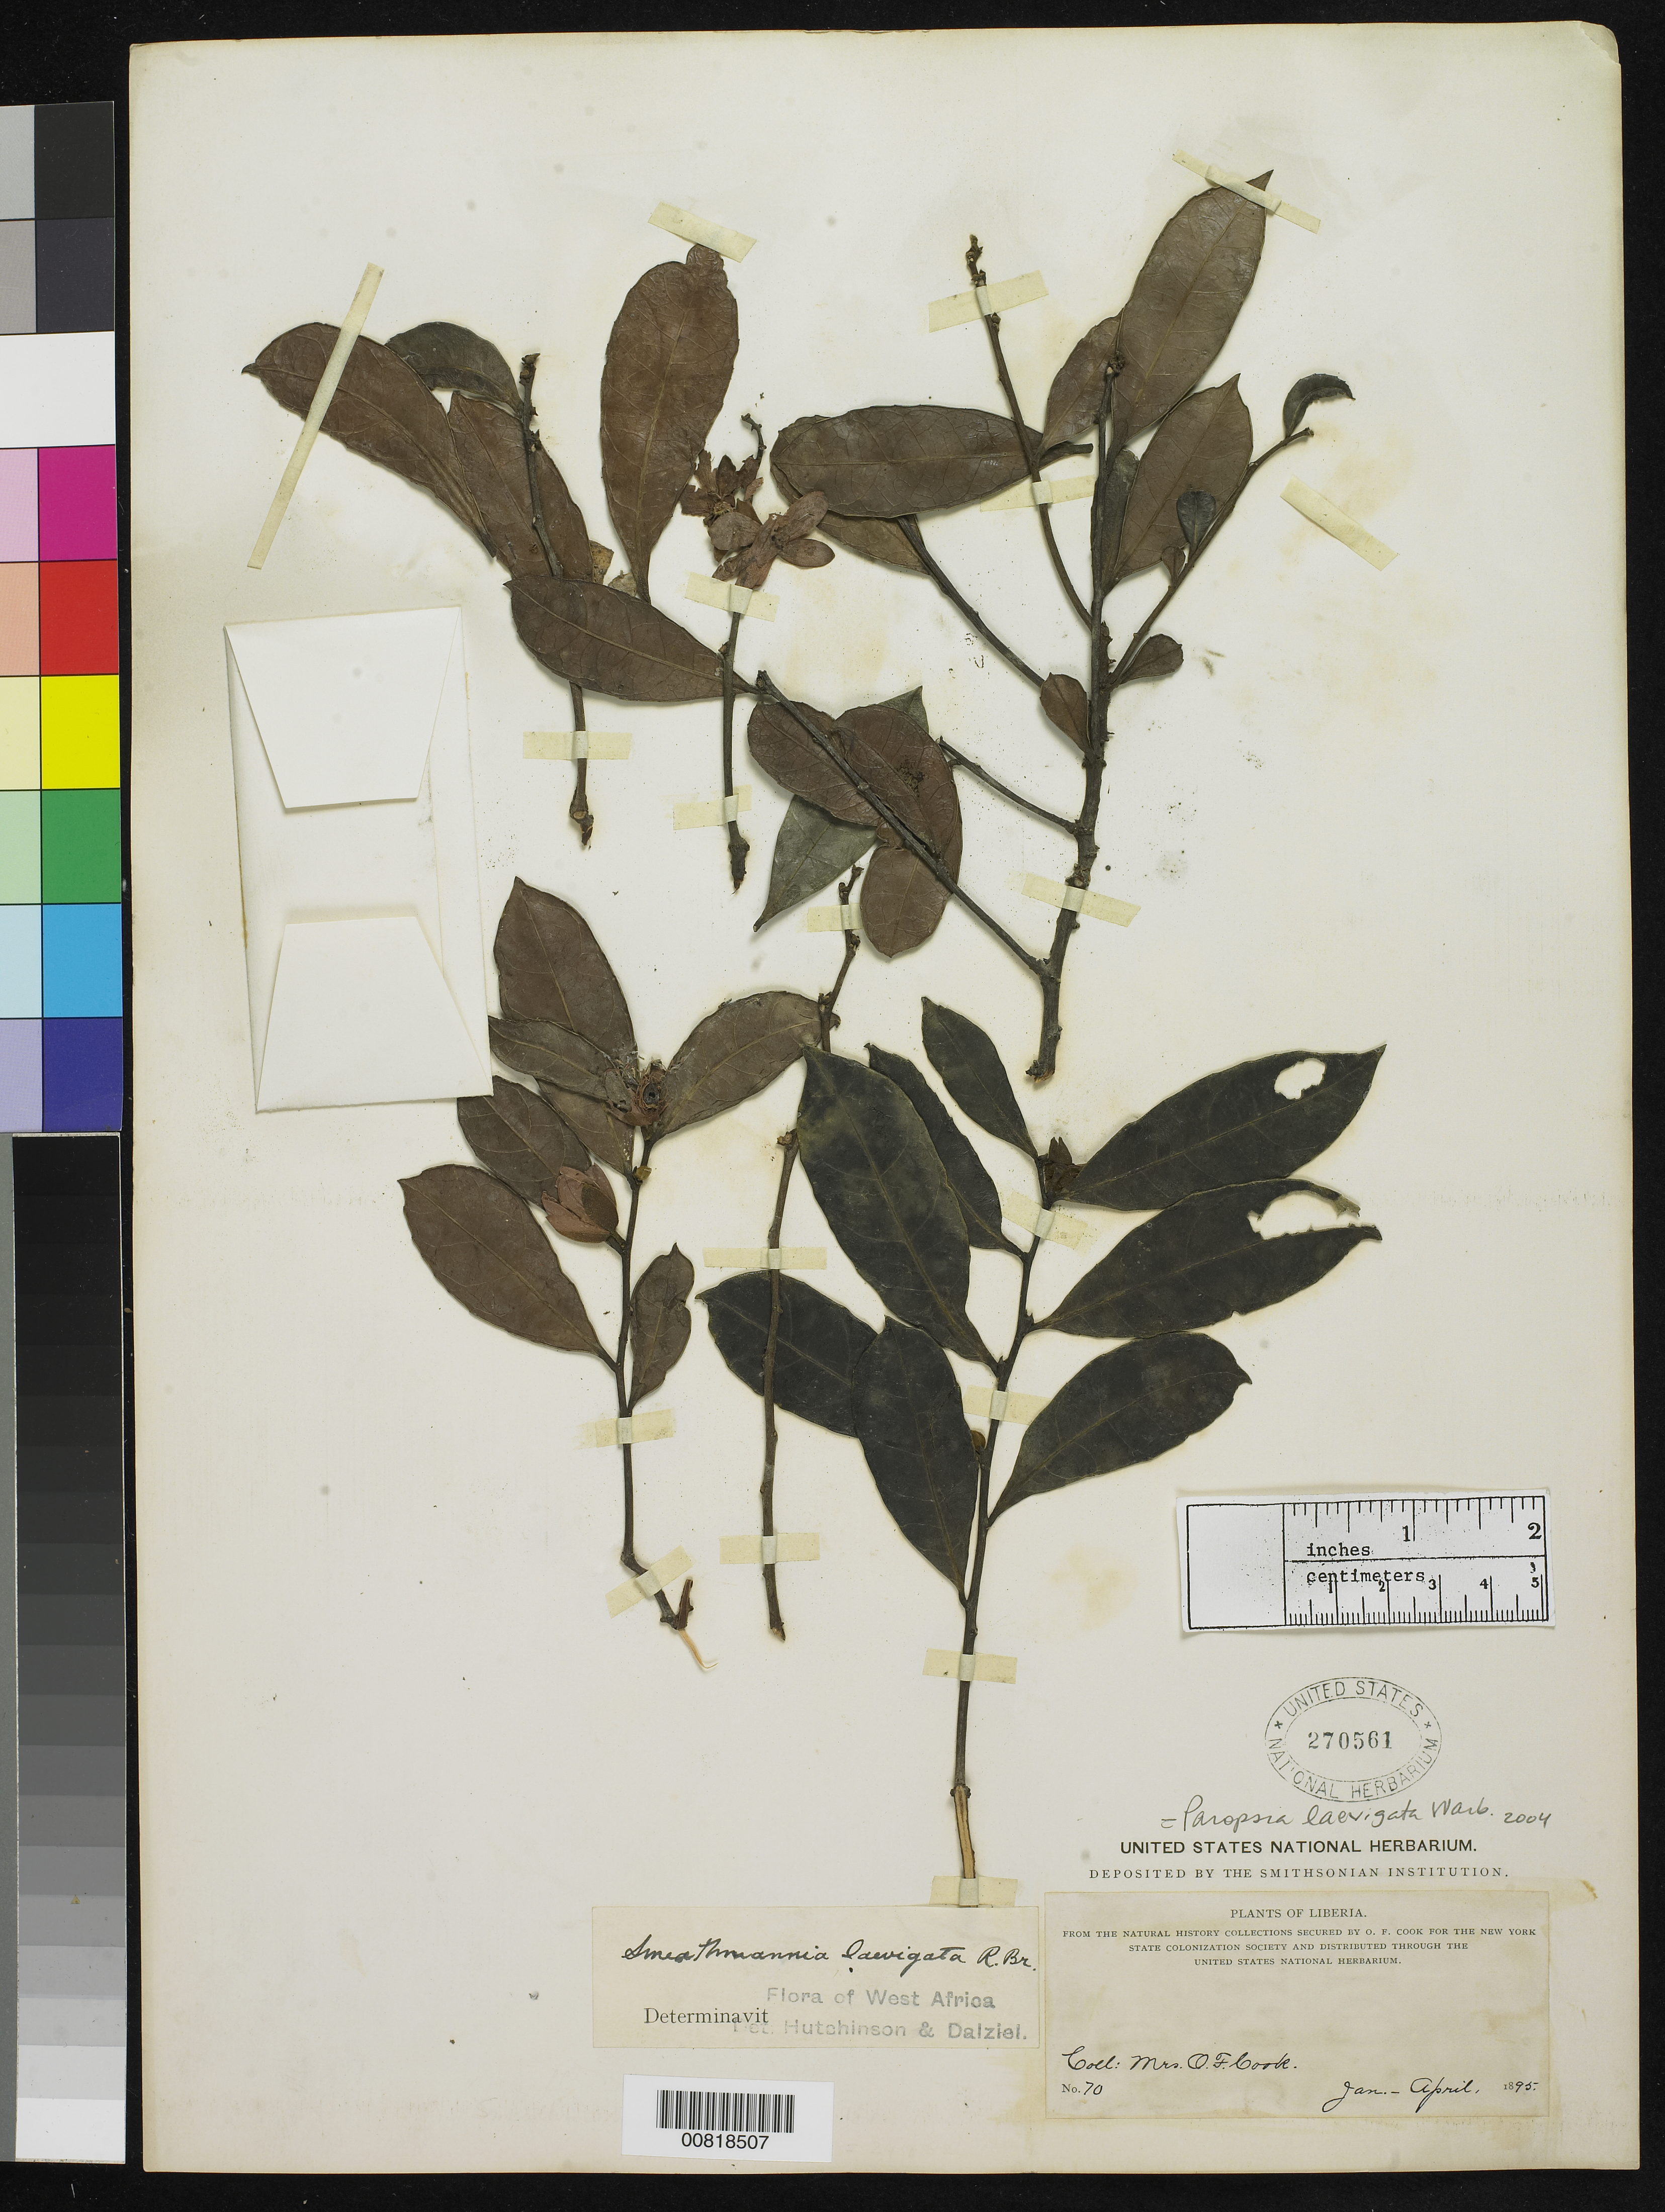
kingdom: Plantae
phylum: Tracheophyta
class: Magnoliopsida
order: Malpighiales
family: Passifloraceae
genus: Paropsia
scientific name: Paropsia laevigata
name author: Warb.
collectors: Alice C. Cook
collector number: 70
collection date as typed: Jan 1895 to -- Apr 1895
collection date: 1895-01/1895-04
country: Liberia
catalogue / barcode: US 270561